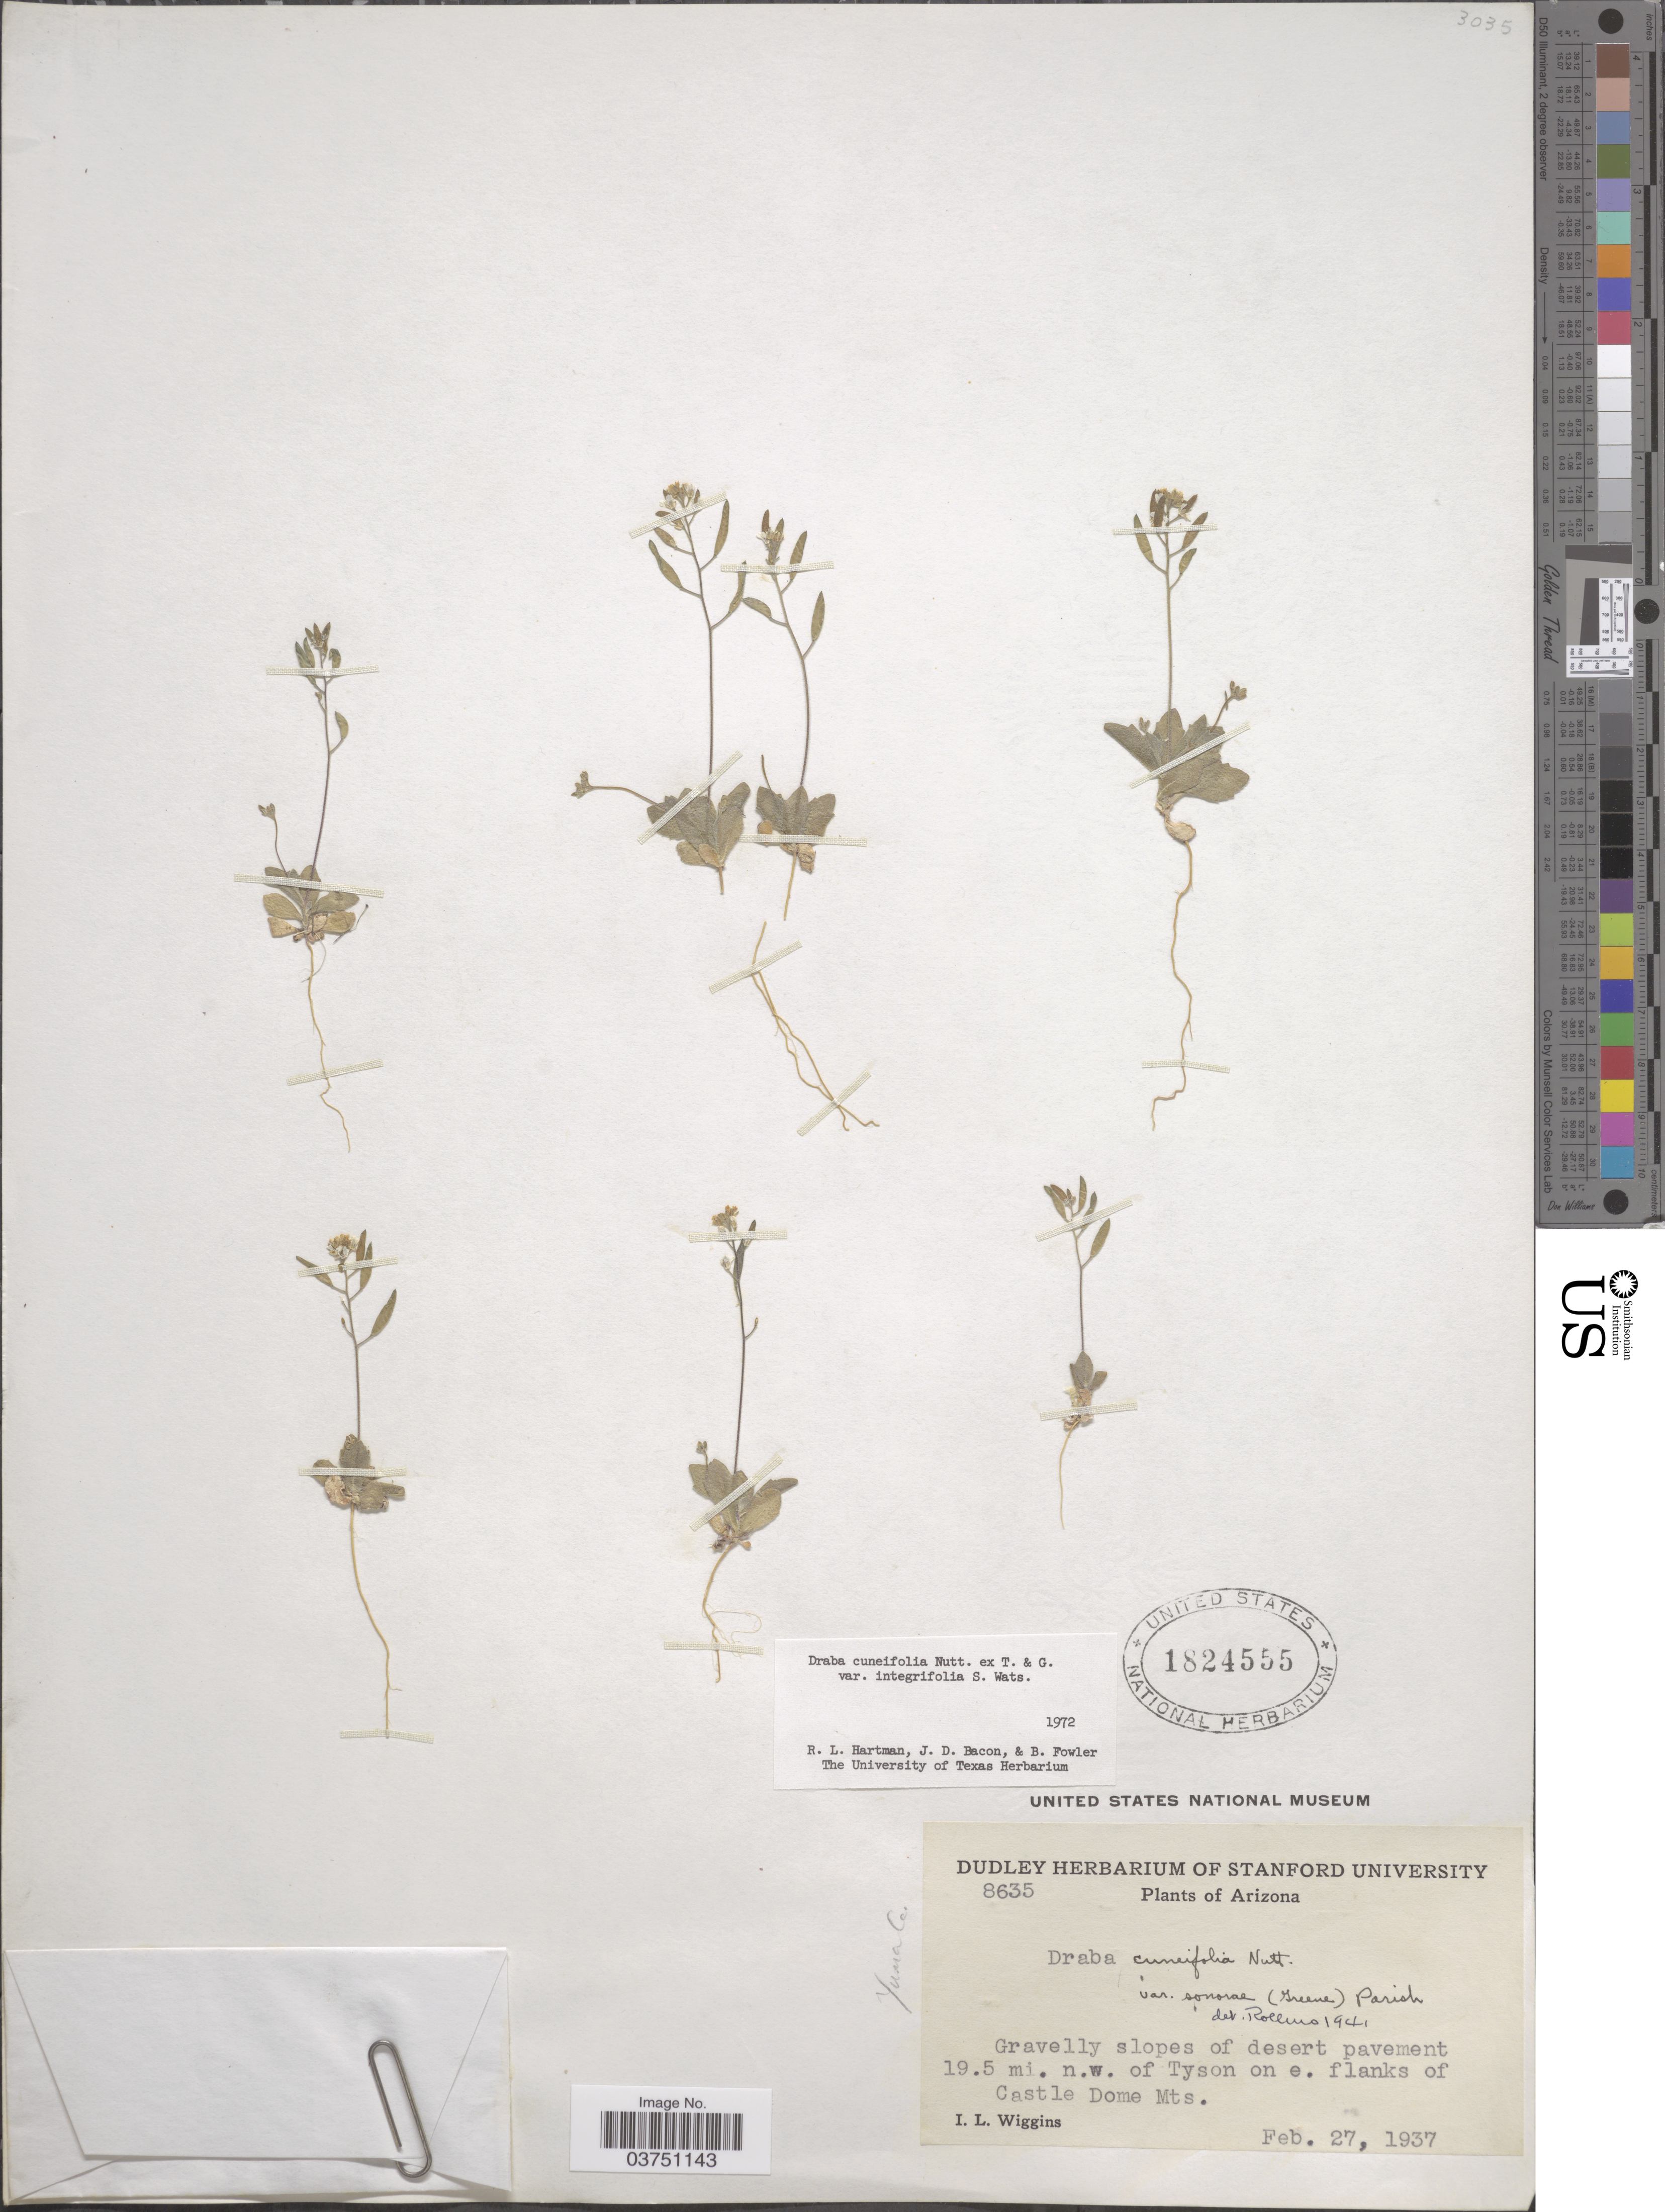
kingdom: Plantae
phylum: Tracheophyta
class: Magnoliopsida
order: Brassicales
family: Brassicaceae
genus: Draba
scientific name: Draba cuneifolia var. integrifolia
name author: S. Watson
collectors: I. L. Wiggins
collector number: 8635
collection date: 1937-02-27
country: United States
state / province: Arizona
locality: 19.5 mi. n.w. of Tyson on e. flanks of Castle Dome Mts.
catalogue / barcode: US 1824555